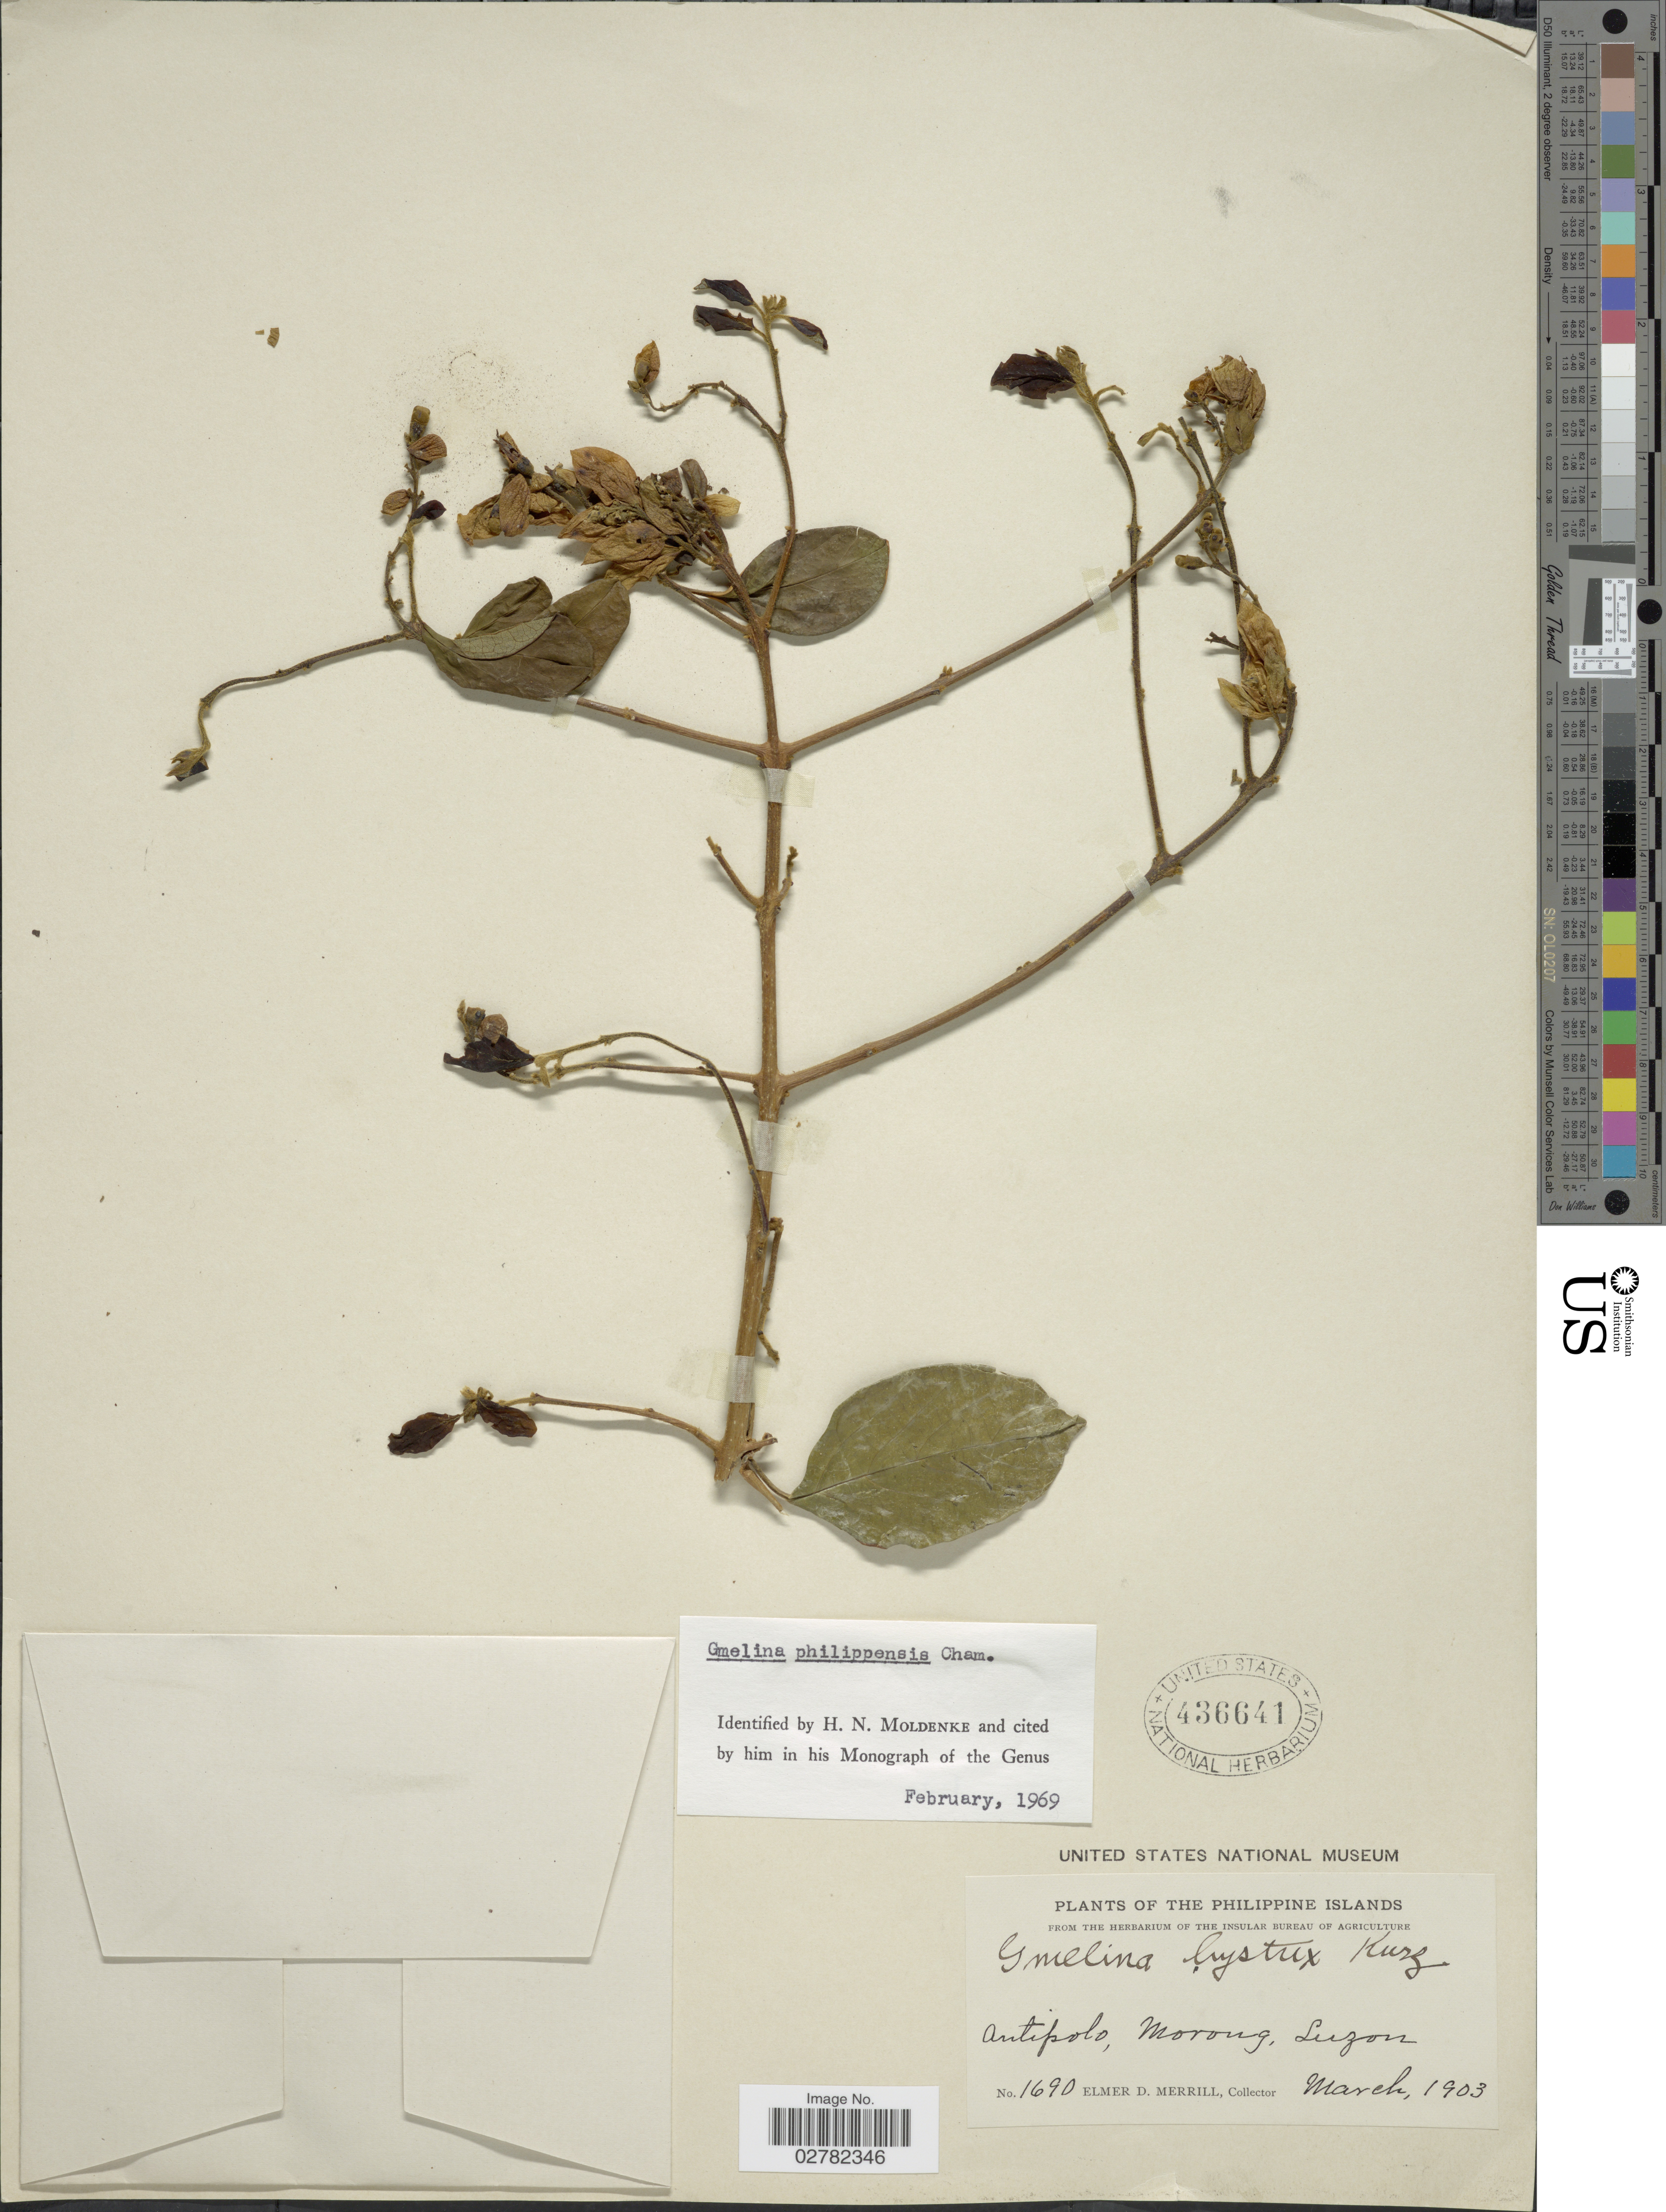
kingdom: Plantae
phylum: Tracheophyta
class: Magnoliopsida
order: Lamiales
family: Lamiaceae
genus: Gmelina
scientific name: Gmelina philippinensis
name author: Cham.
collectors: E. D. Merrill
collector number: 1690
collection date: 1903-03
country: Philippines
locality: Antipolo, Morong, Luzon.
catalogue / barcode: US 436641